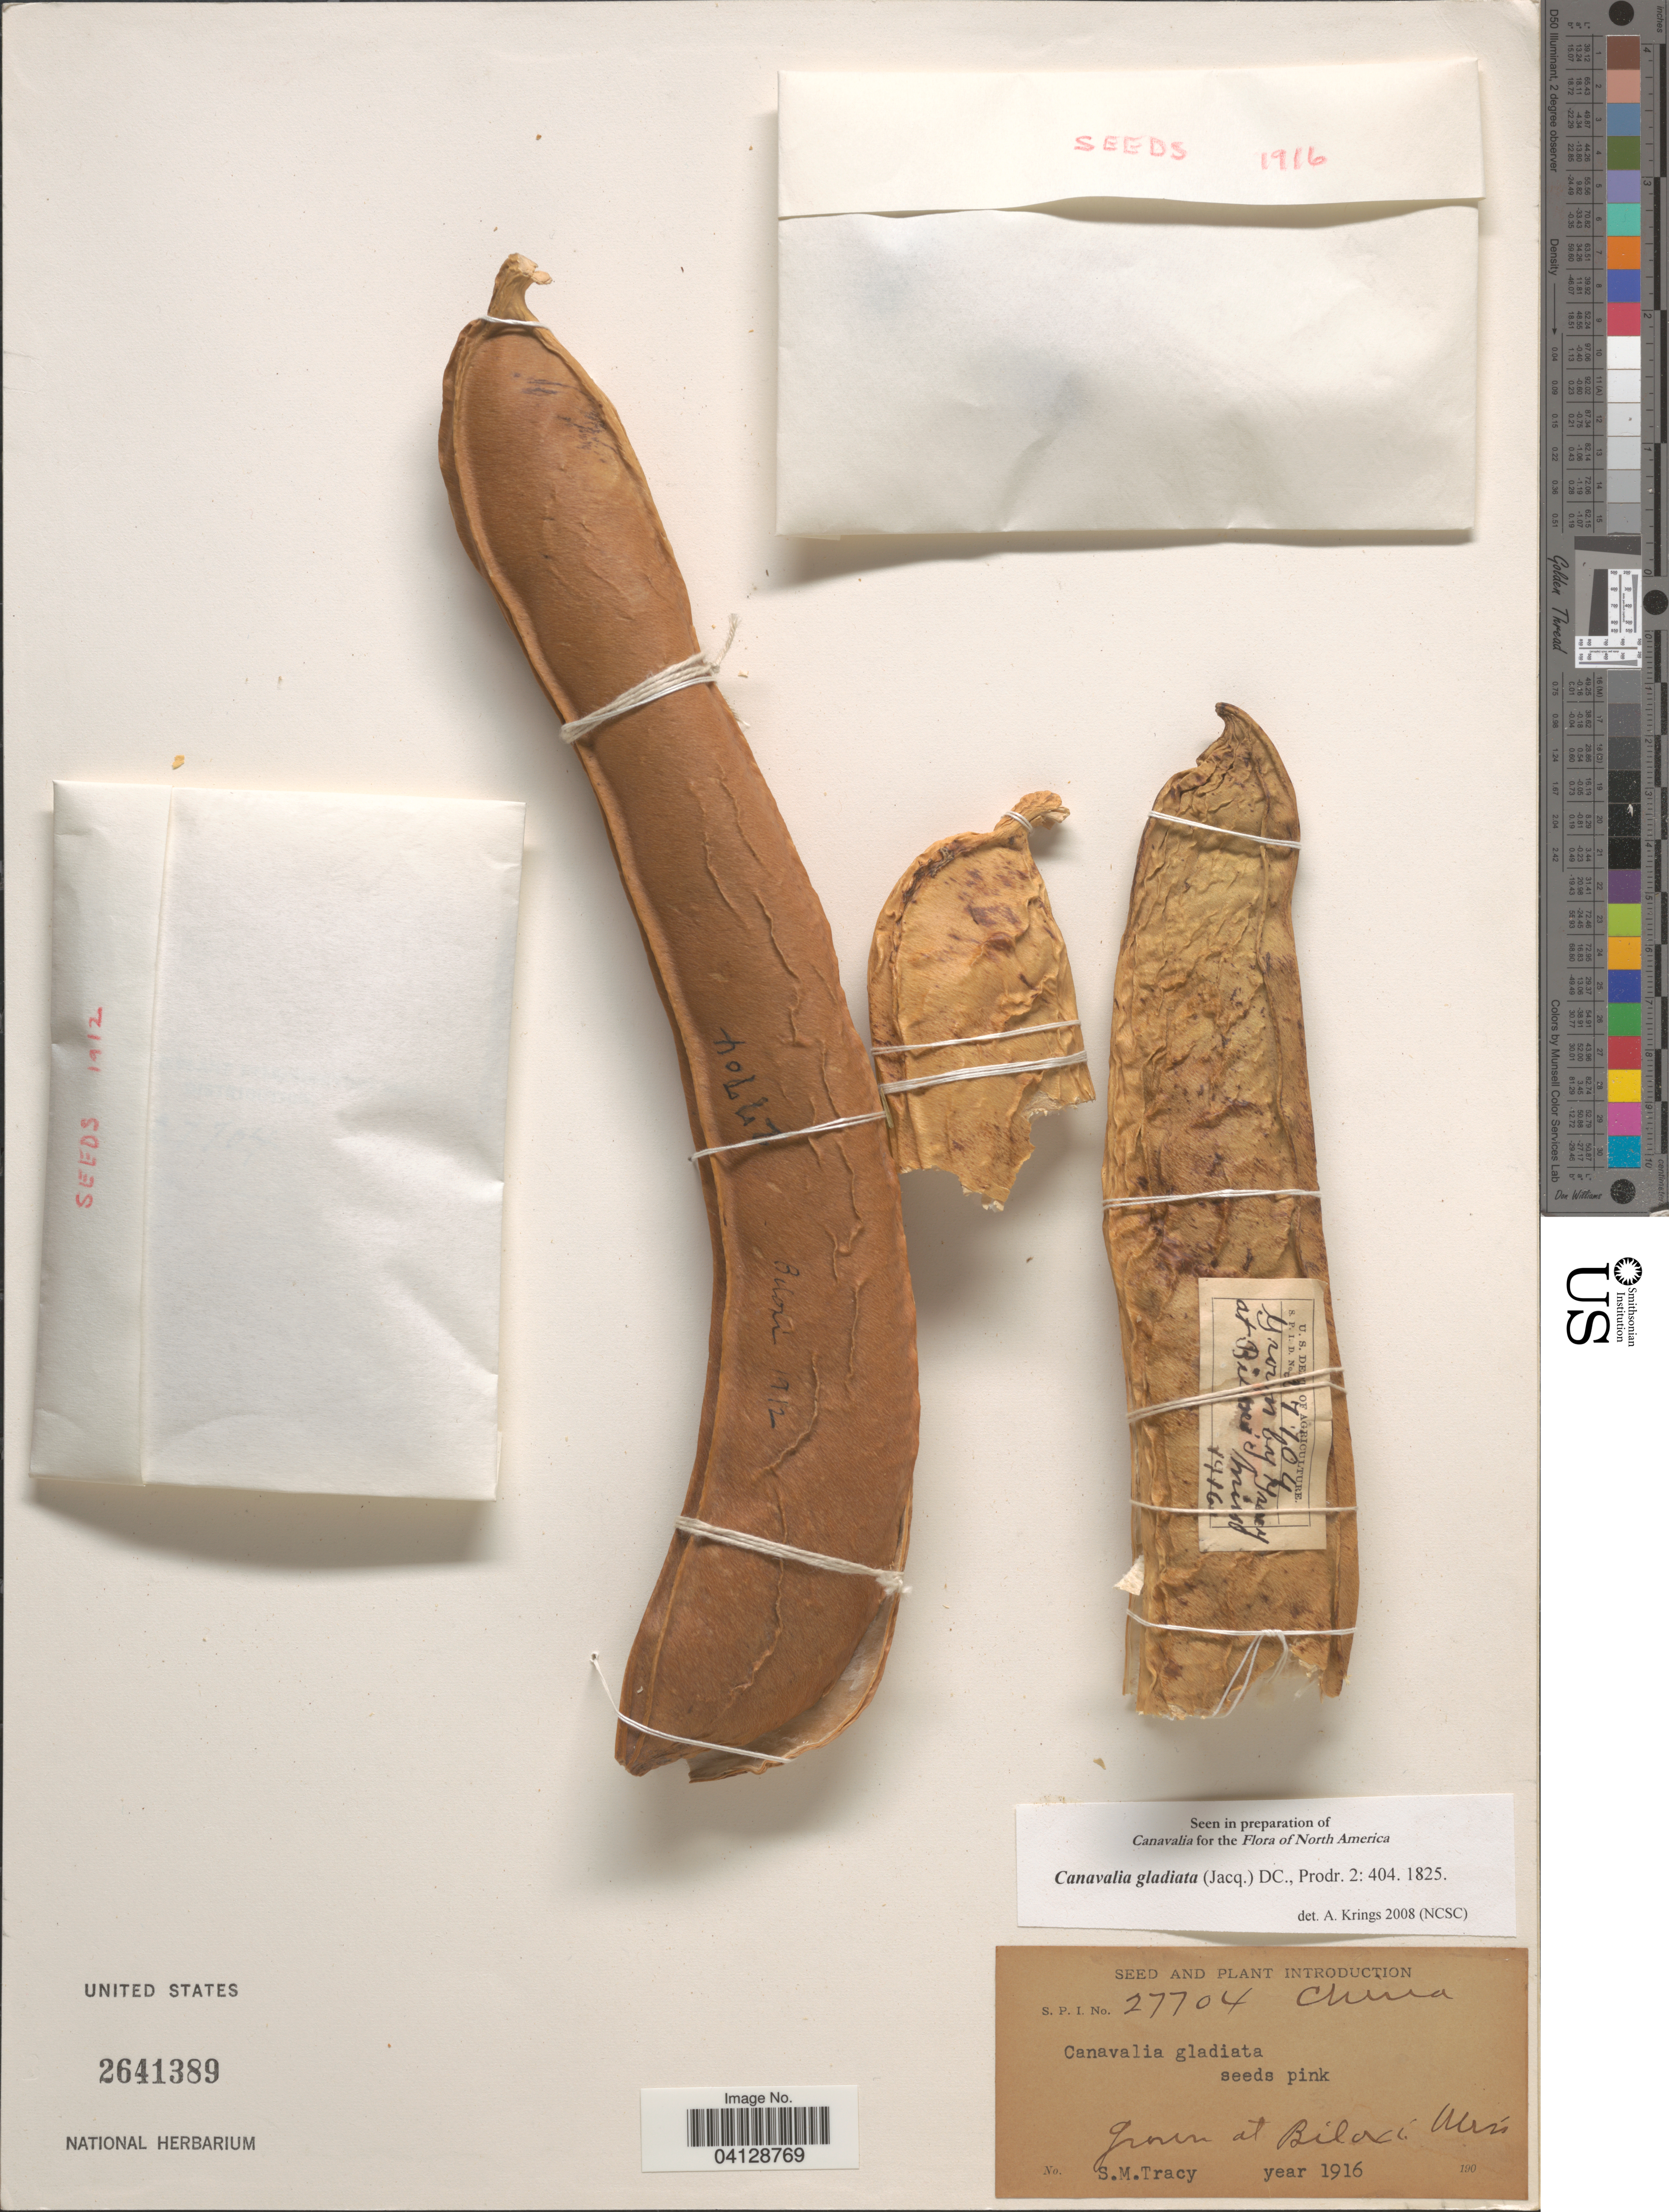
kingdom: Plantae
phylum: Tracheophyta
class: Magnoliopsida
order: Fabales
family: Fabaceae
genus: Canavalia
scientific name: Canavalia gladiata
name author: (Jacq.) DC.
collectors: S. M. Tracy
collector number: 27704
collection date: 1916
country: United States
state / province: Mississippi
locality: Biloxi.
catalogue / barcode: US 2641389